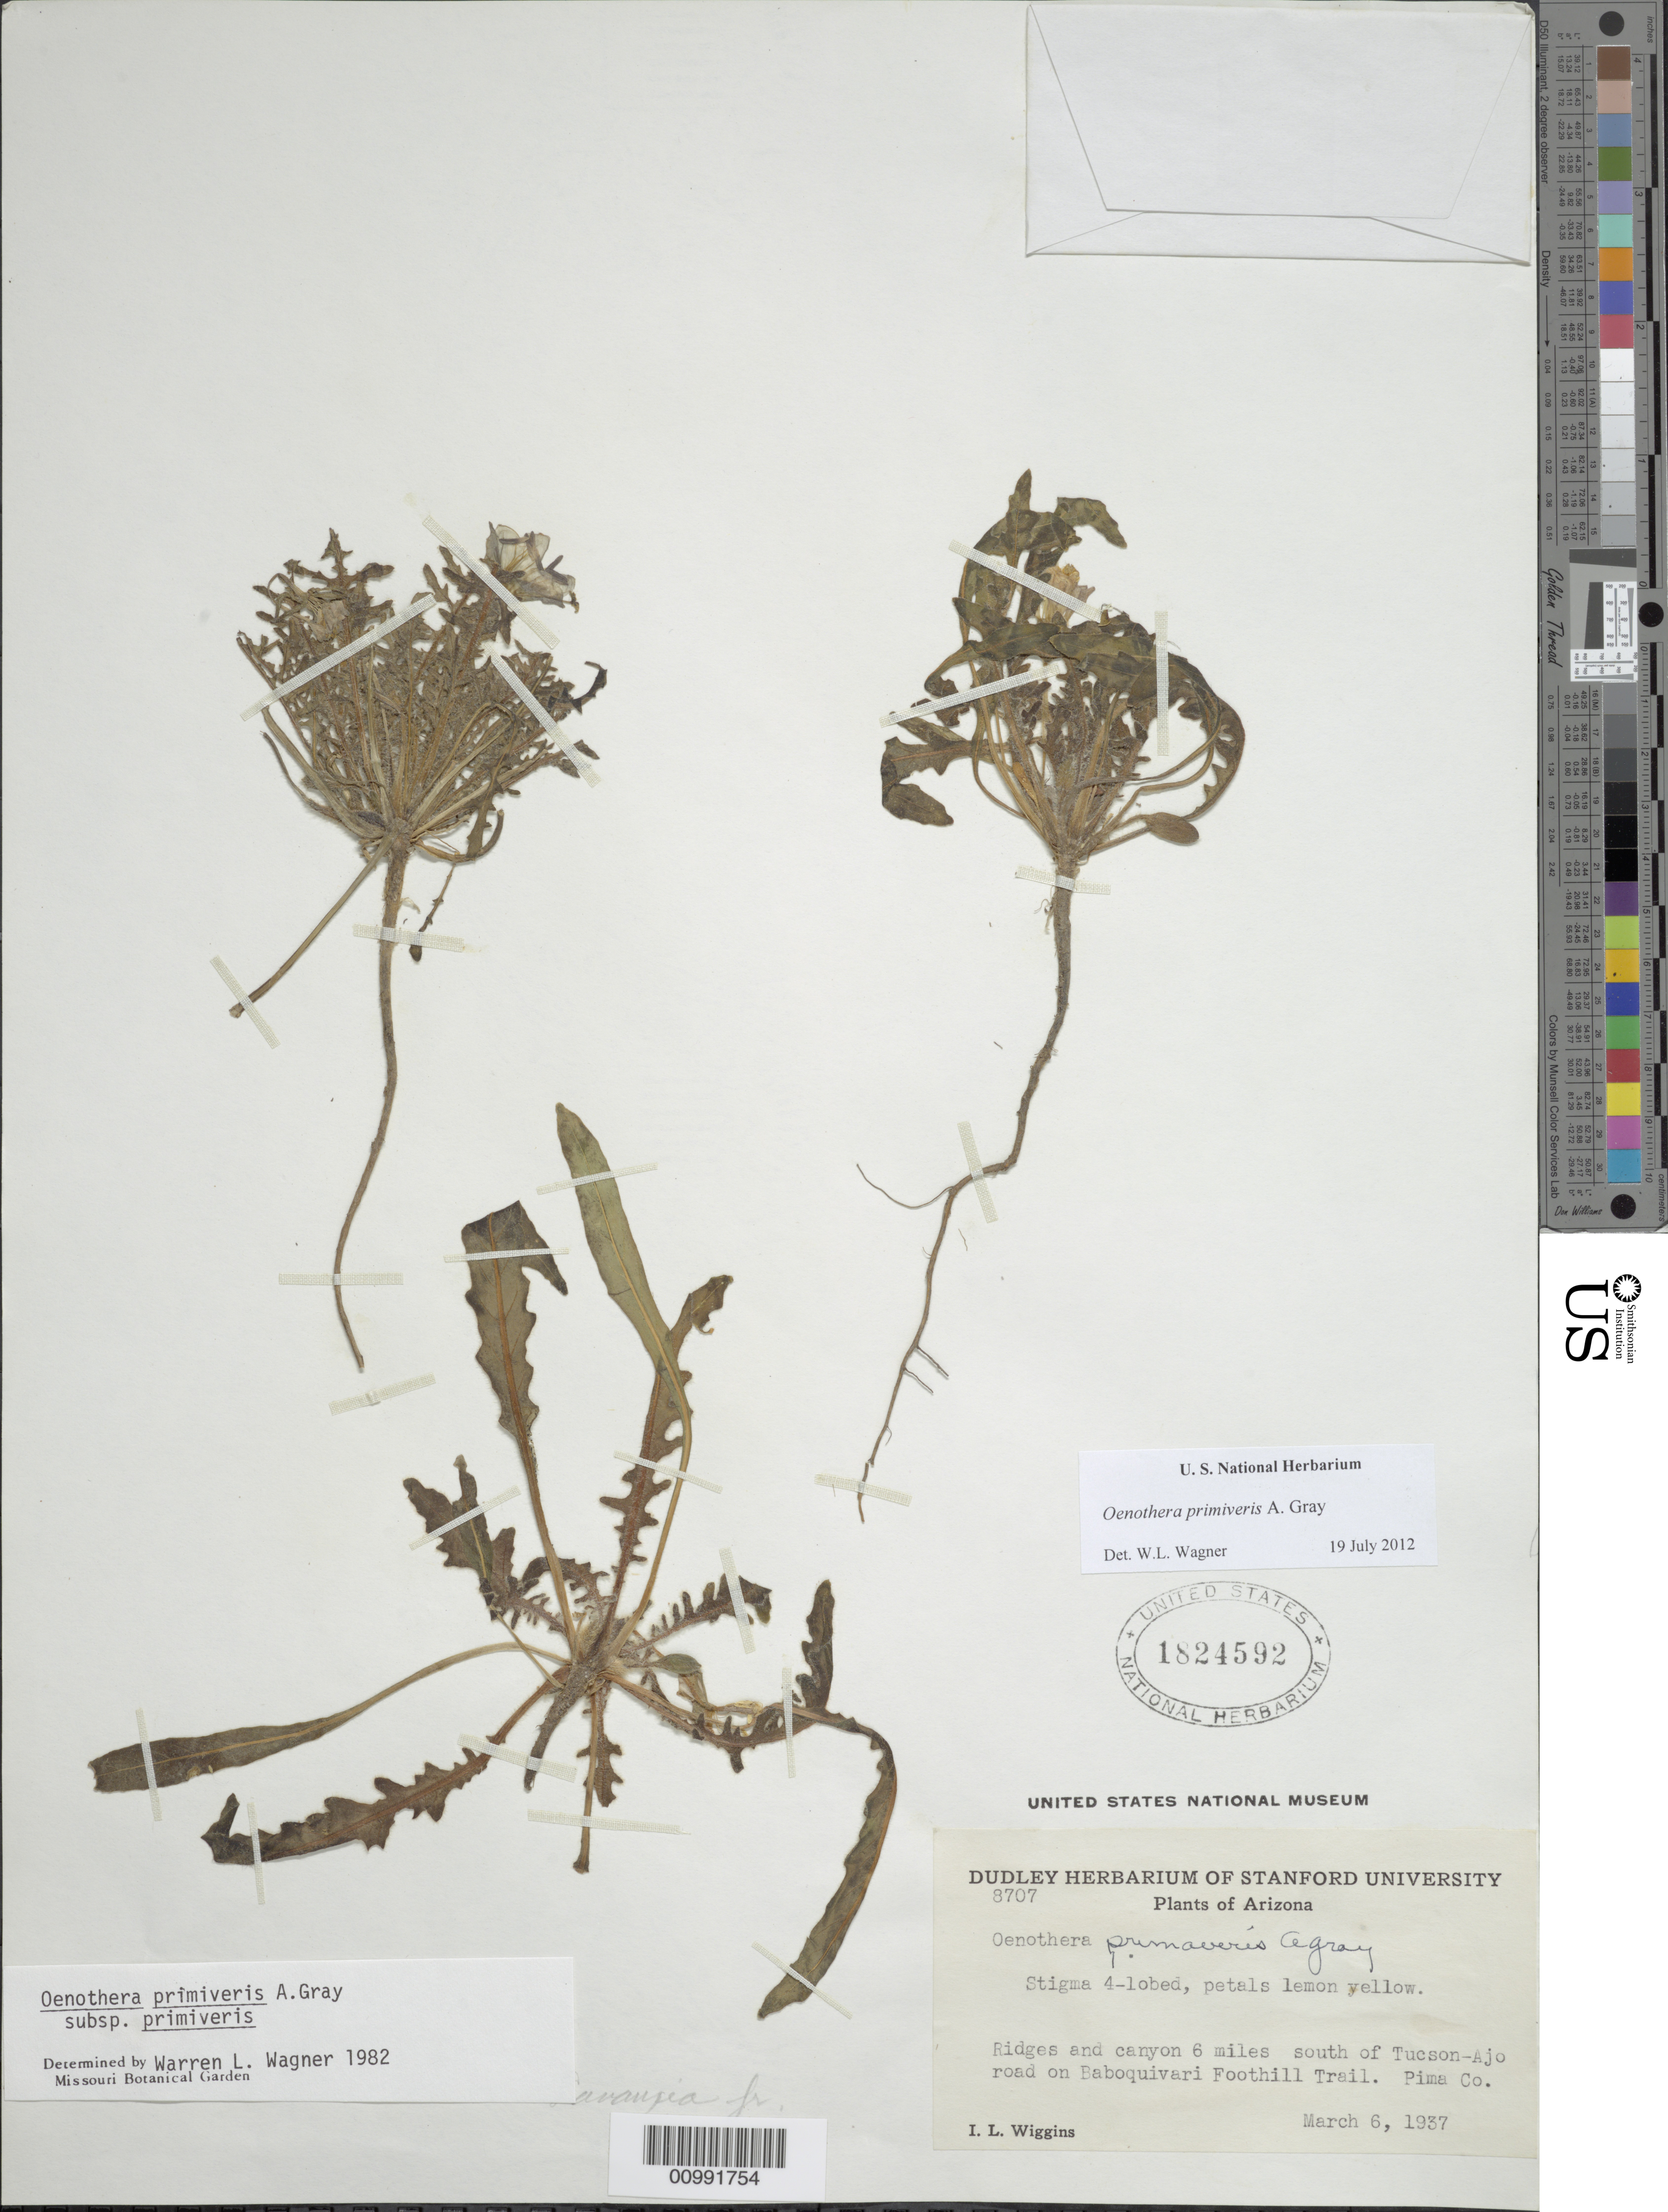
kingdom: Plantae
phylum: Tracheophyta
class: Magnoliopsida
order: Myrtales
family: Onagraceae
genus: Oenothera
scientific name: Oenothera primiveris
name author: A. Gray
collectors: I. L. Wiggins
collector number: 8707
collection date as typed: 06 Mar 1937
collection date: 1937-03-06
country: United States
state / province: Arizona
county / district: Pima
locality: Ridges and canyon 6 miles south of Tucson-Ajo road on Baboquivari Foothill Trail.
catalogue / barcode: US 1824592